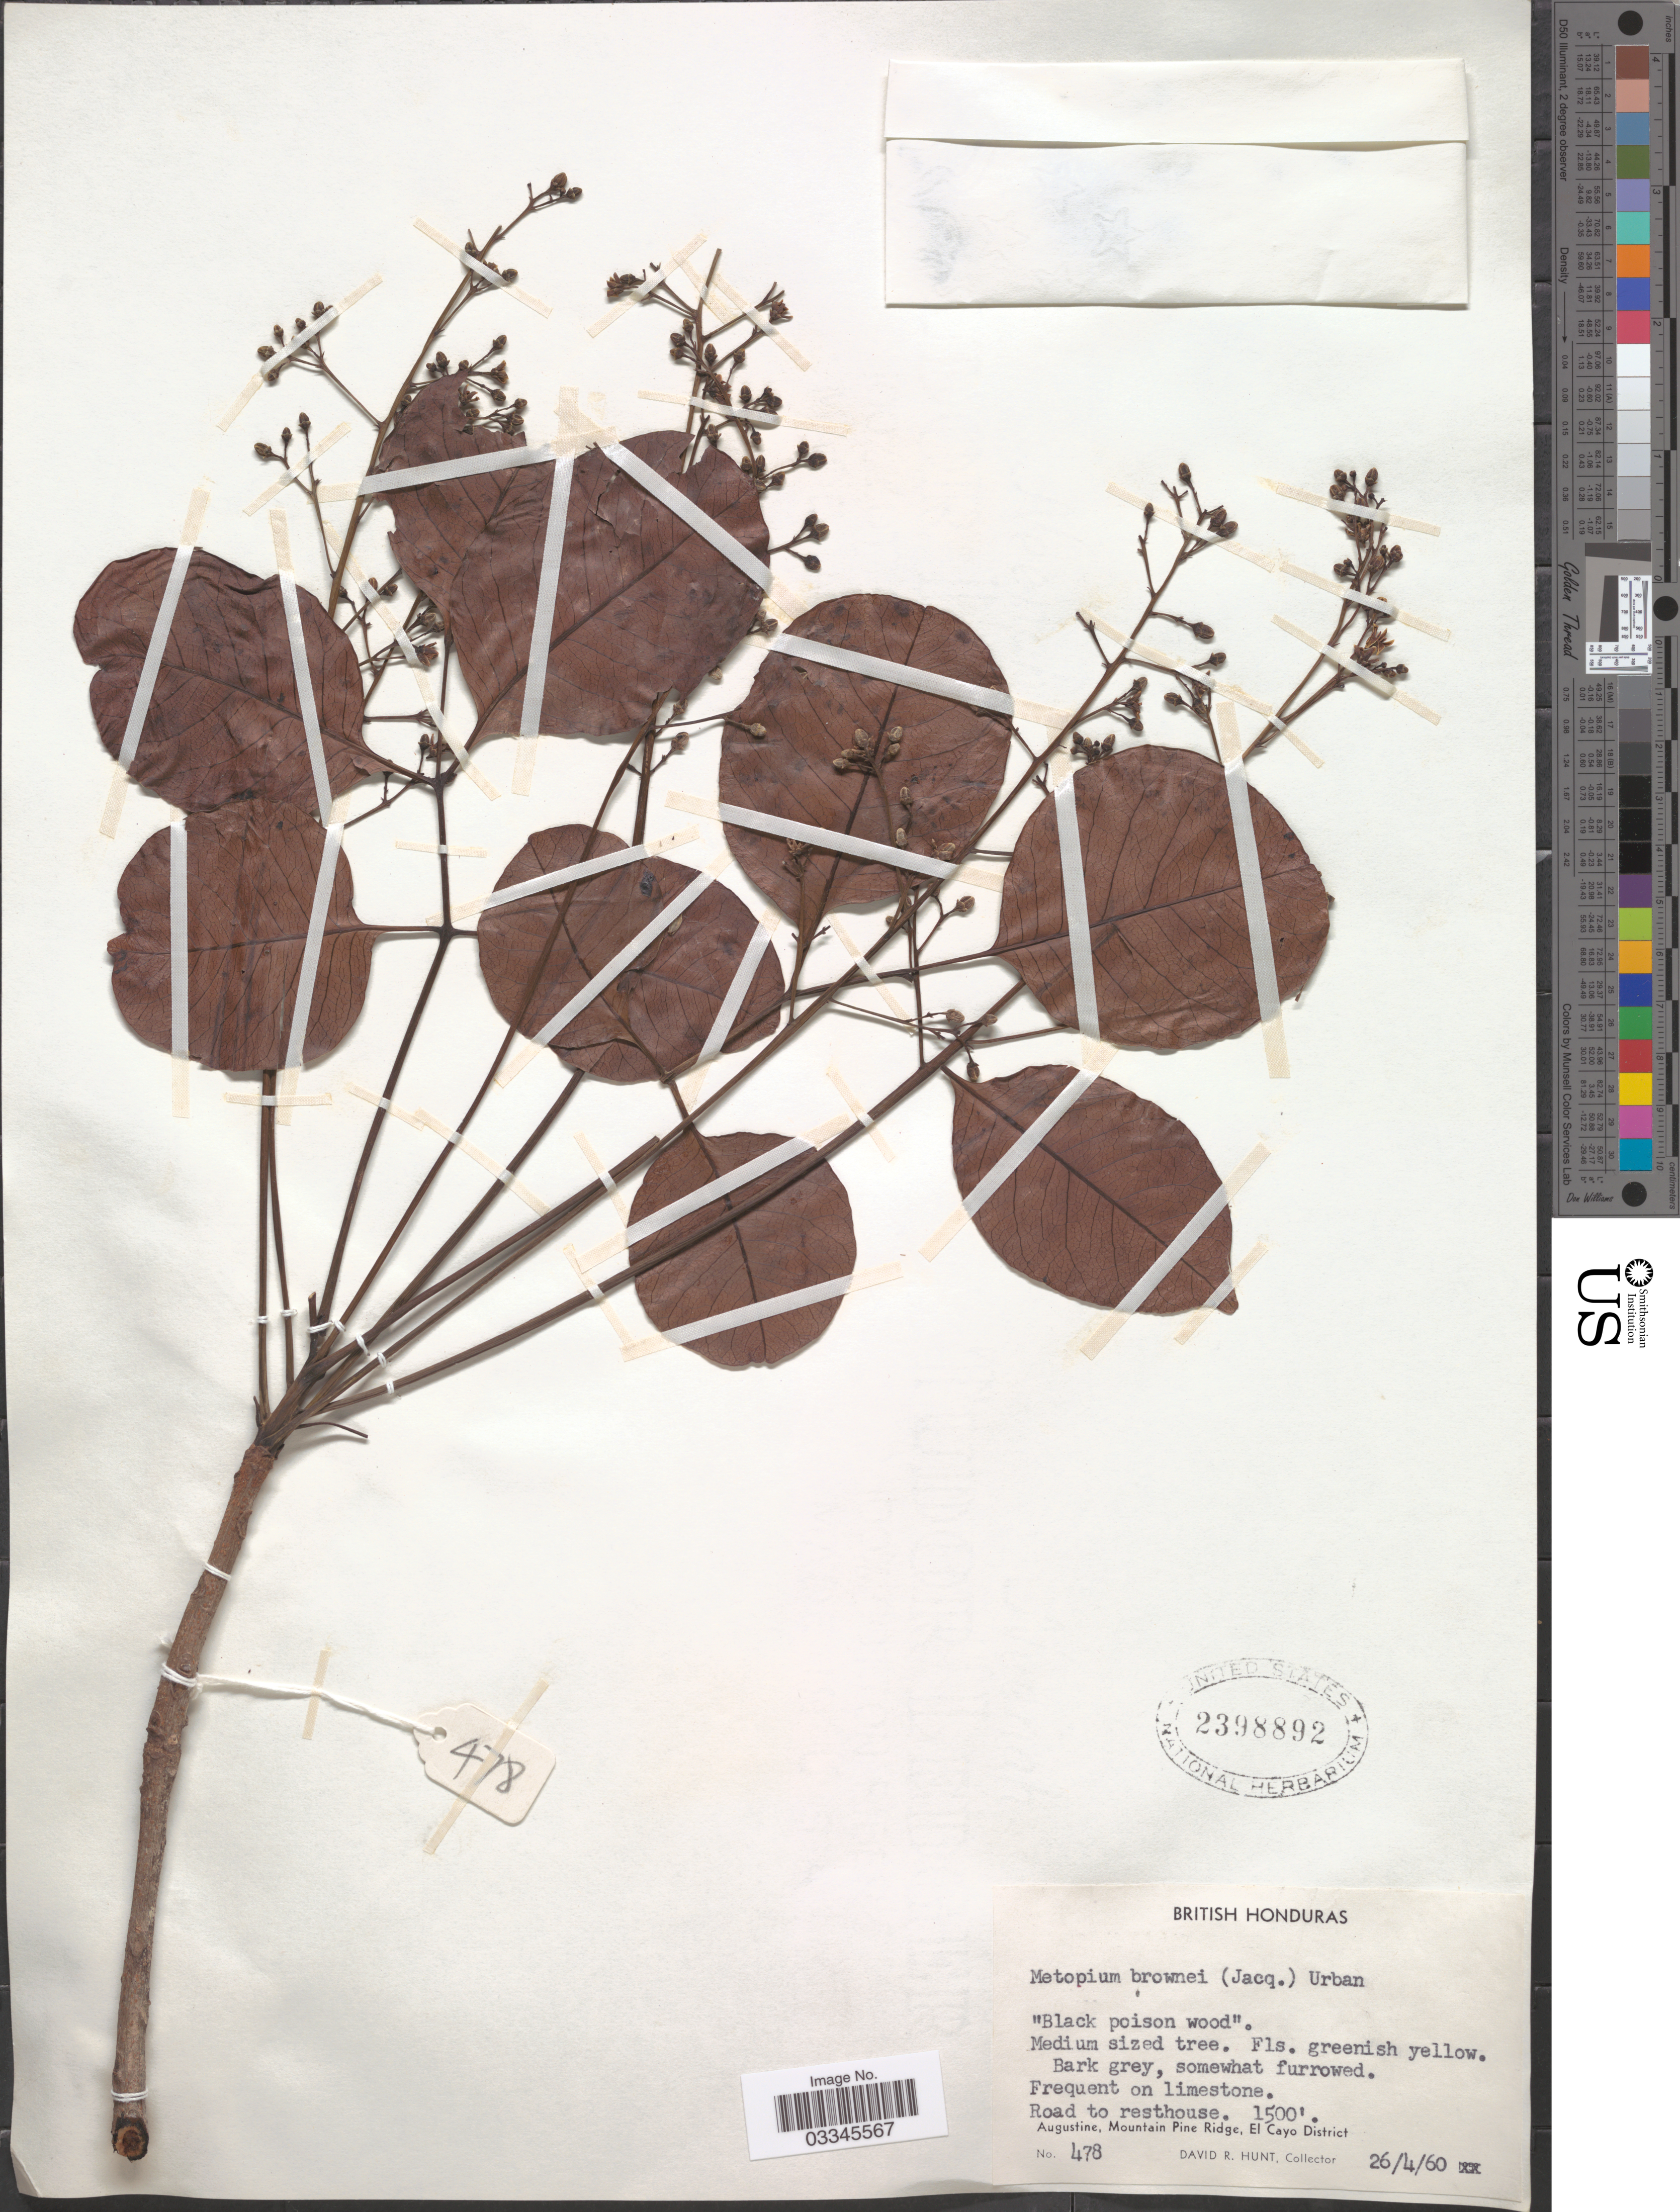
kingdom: Plantae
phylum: Tracheophyta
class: Magnoliopsida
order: Sapindales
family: Anacardiaceae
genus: Metopium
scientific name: Metopium brownei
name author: (Jacq.) Urb.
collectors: D. Hunt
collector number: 478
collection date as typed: Transcribed d/m/y: 26/4/60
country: Belize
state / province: Cayo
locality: British Honduras. Road to resthouse. Augustine, Mountain Pine Ridge, El Cayo District.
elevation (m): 457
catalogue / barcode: US 2398892